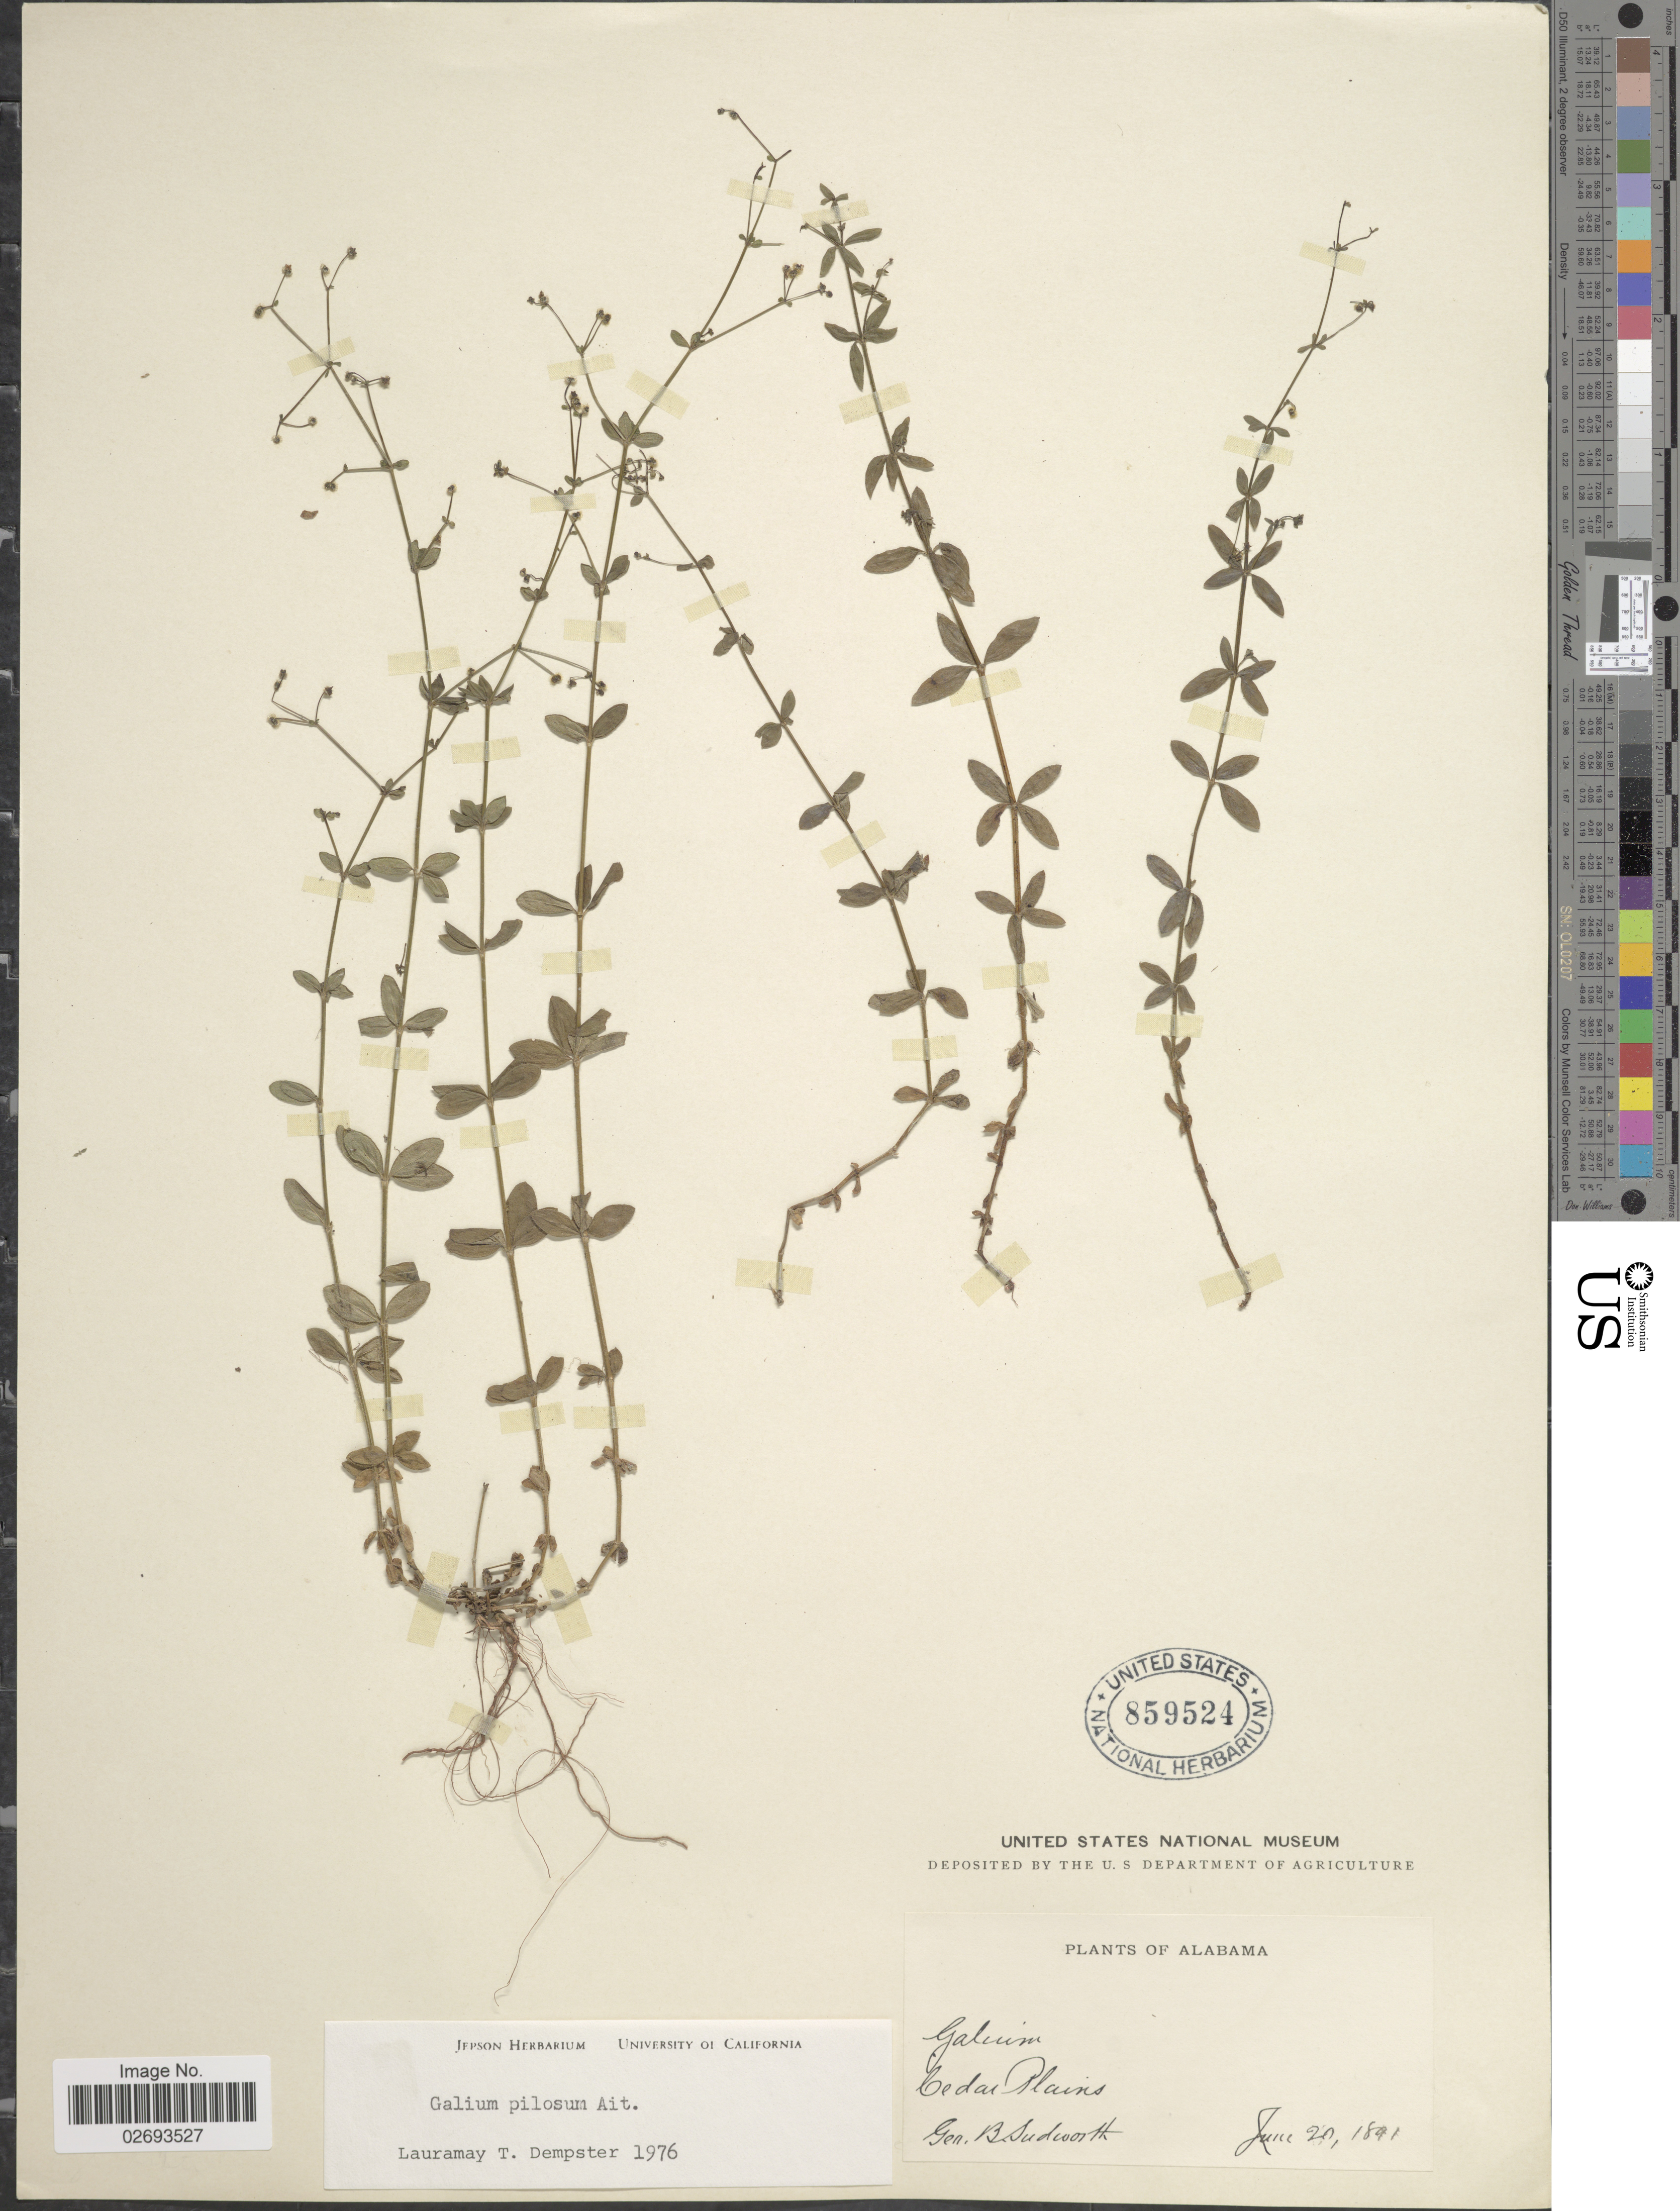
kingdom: Plantae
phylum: Tracheophyta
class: Magnoliopsida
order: Gentianales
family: Rubiaceae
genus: Galium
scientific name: Galium pilosum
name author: Aiton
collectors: G. B. Sudworth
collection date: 1891-06-20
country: United States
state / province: Alabama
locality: Cedar Plains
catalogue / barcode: US 859524